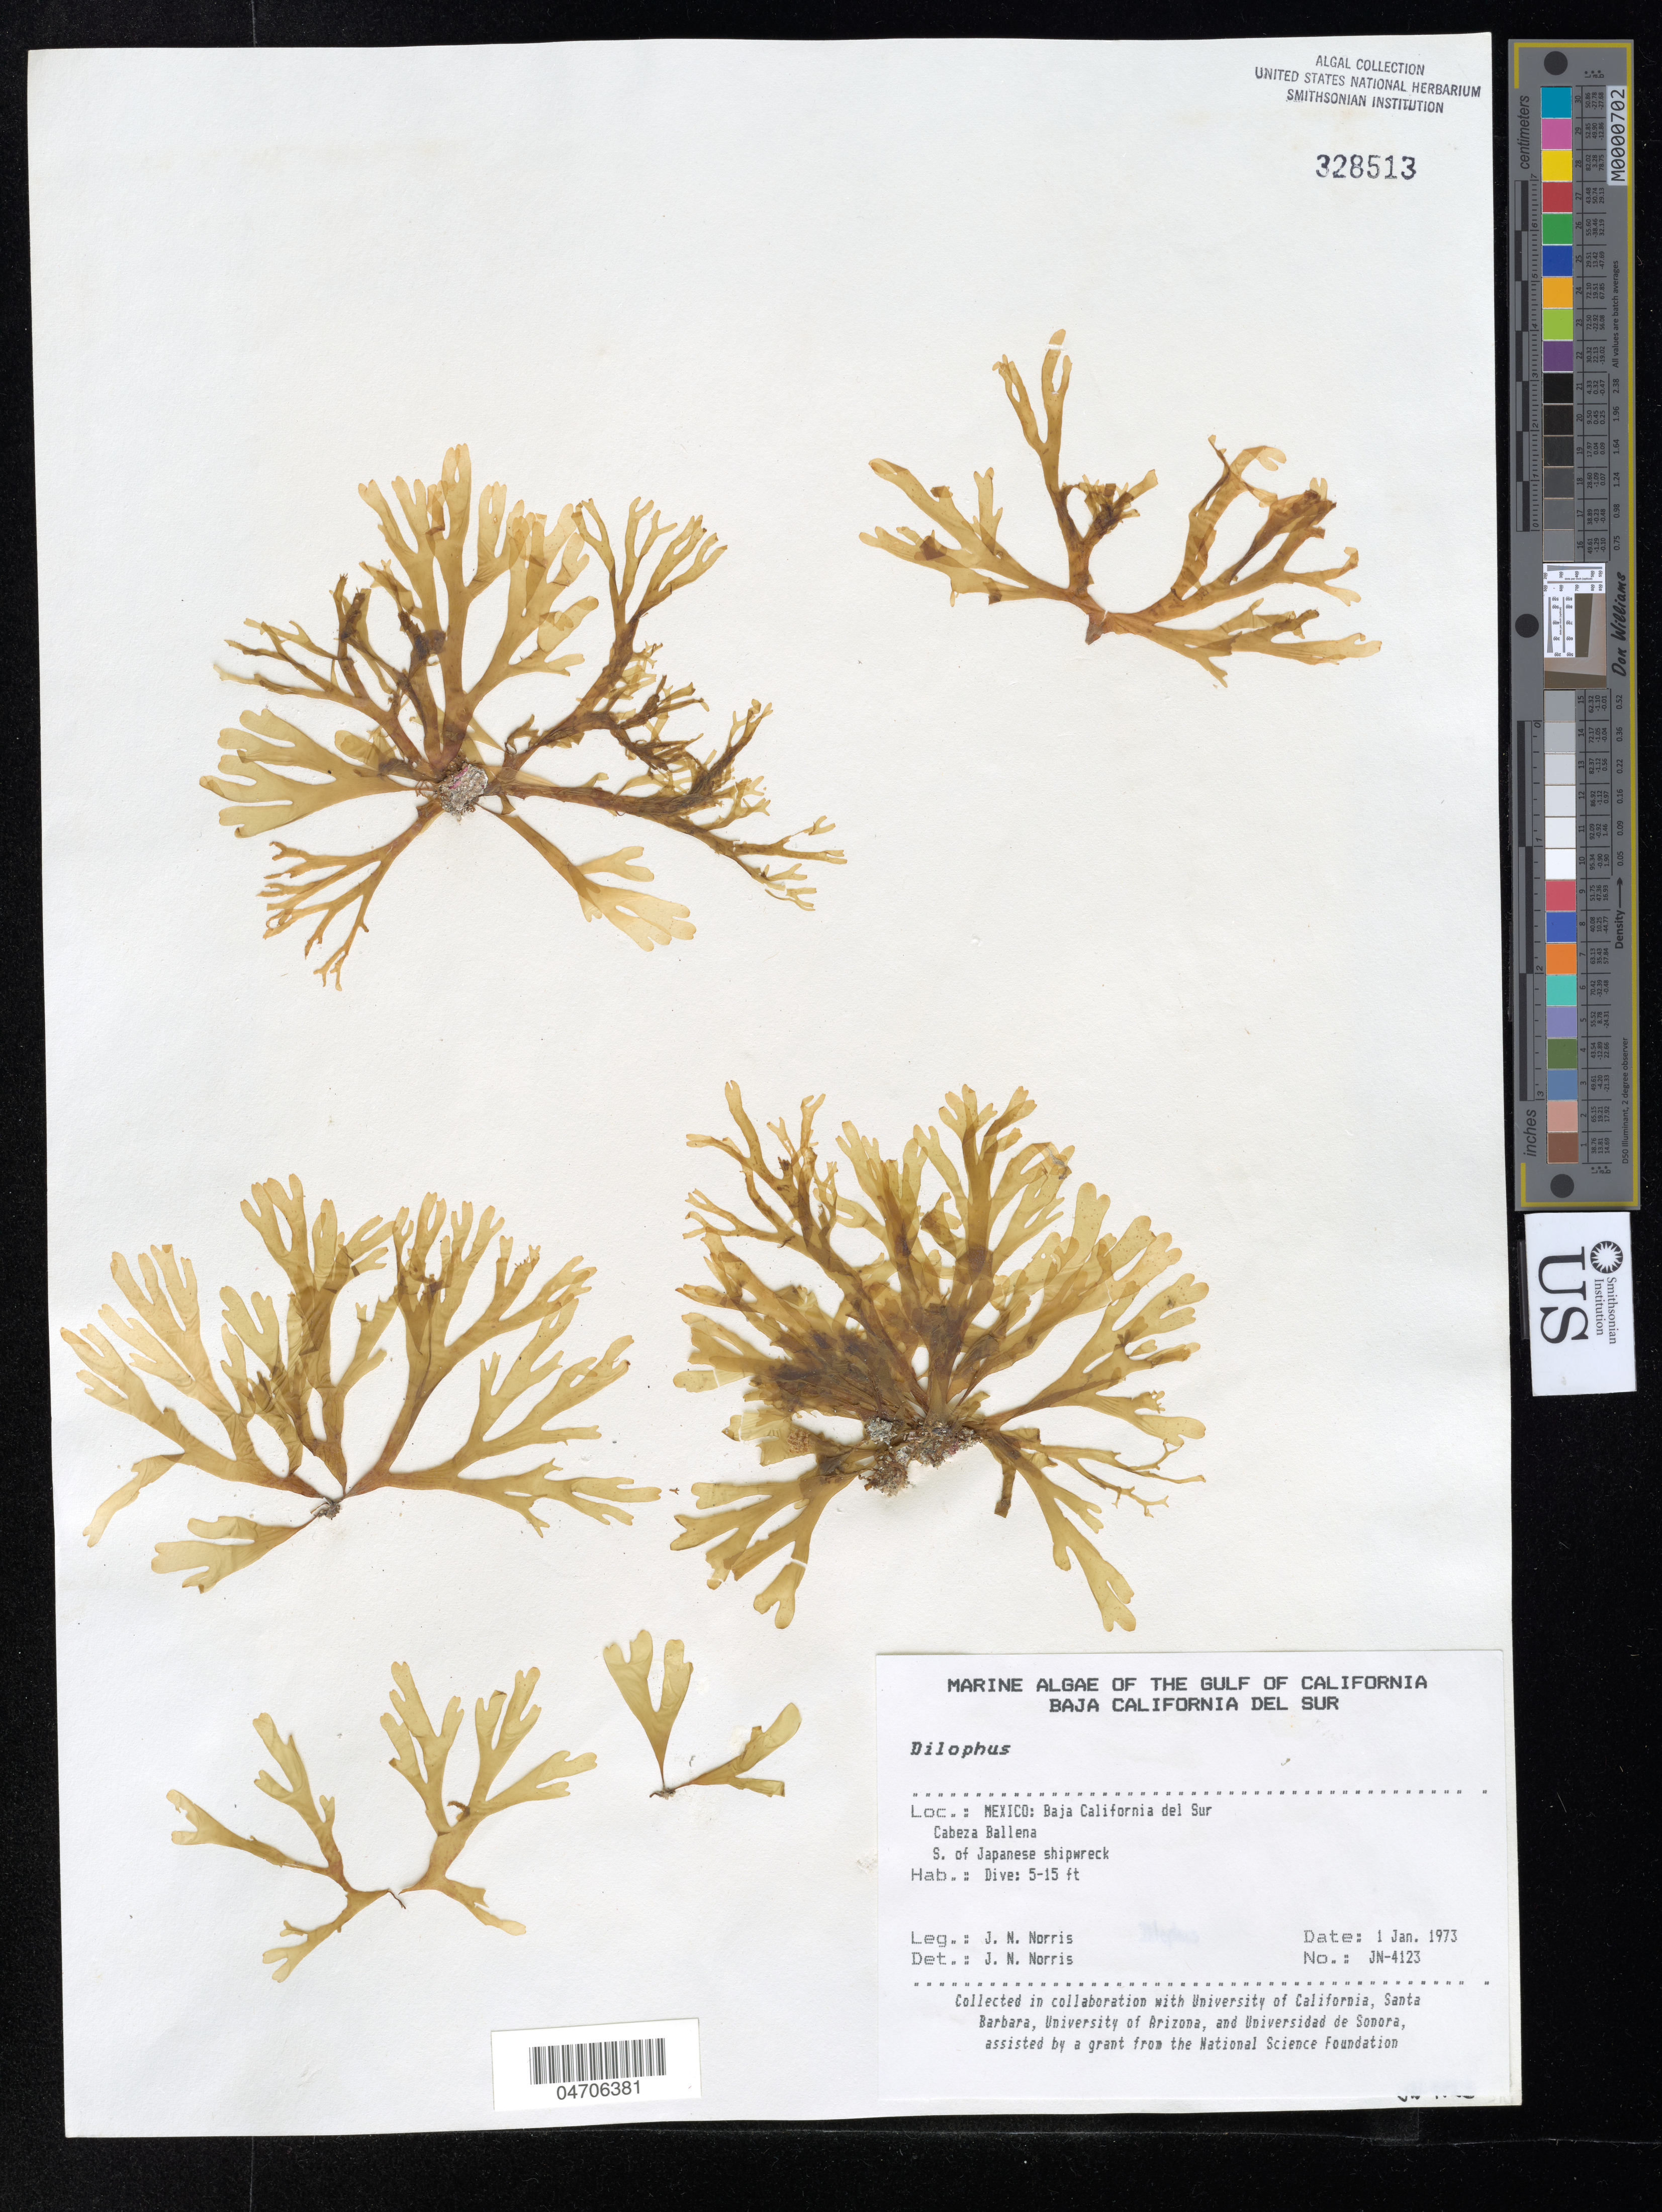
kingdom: Chromista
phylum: Ochrophyta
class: Phaeophyceae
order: Dictyotales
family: Dictyotaceae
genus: Rugulopteryx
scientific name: Rugulopteryx okamurae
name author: (E.Y. Dawson) I.K. Hwang et al.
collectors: J. Norris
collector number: JN-4123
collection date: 1973-01-01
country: Mexico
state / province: Baja California Sur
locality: The Gulf of California. Cabeza Ballena. S. of Japanese shipwreck.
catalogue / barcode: US 328513